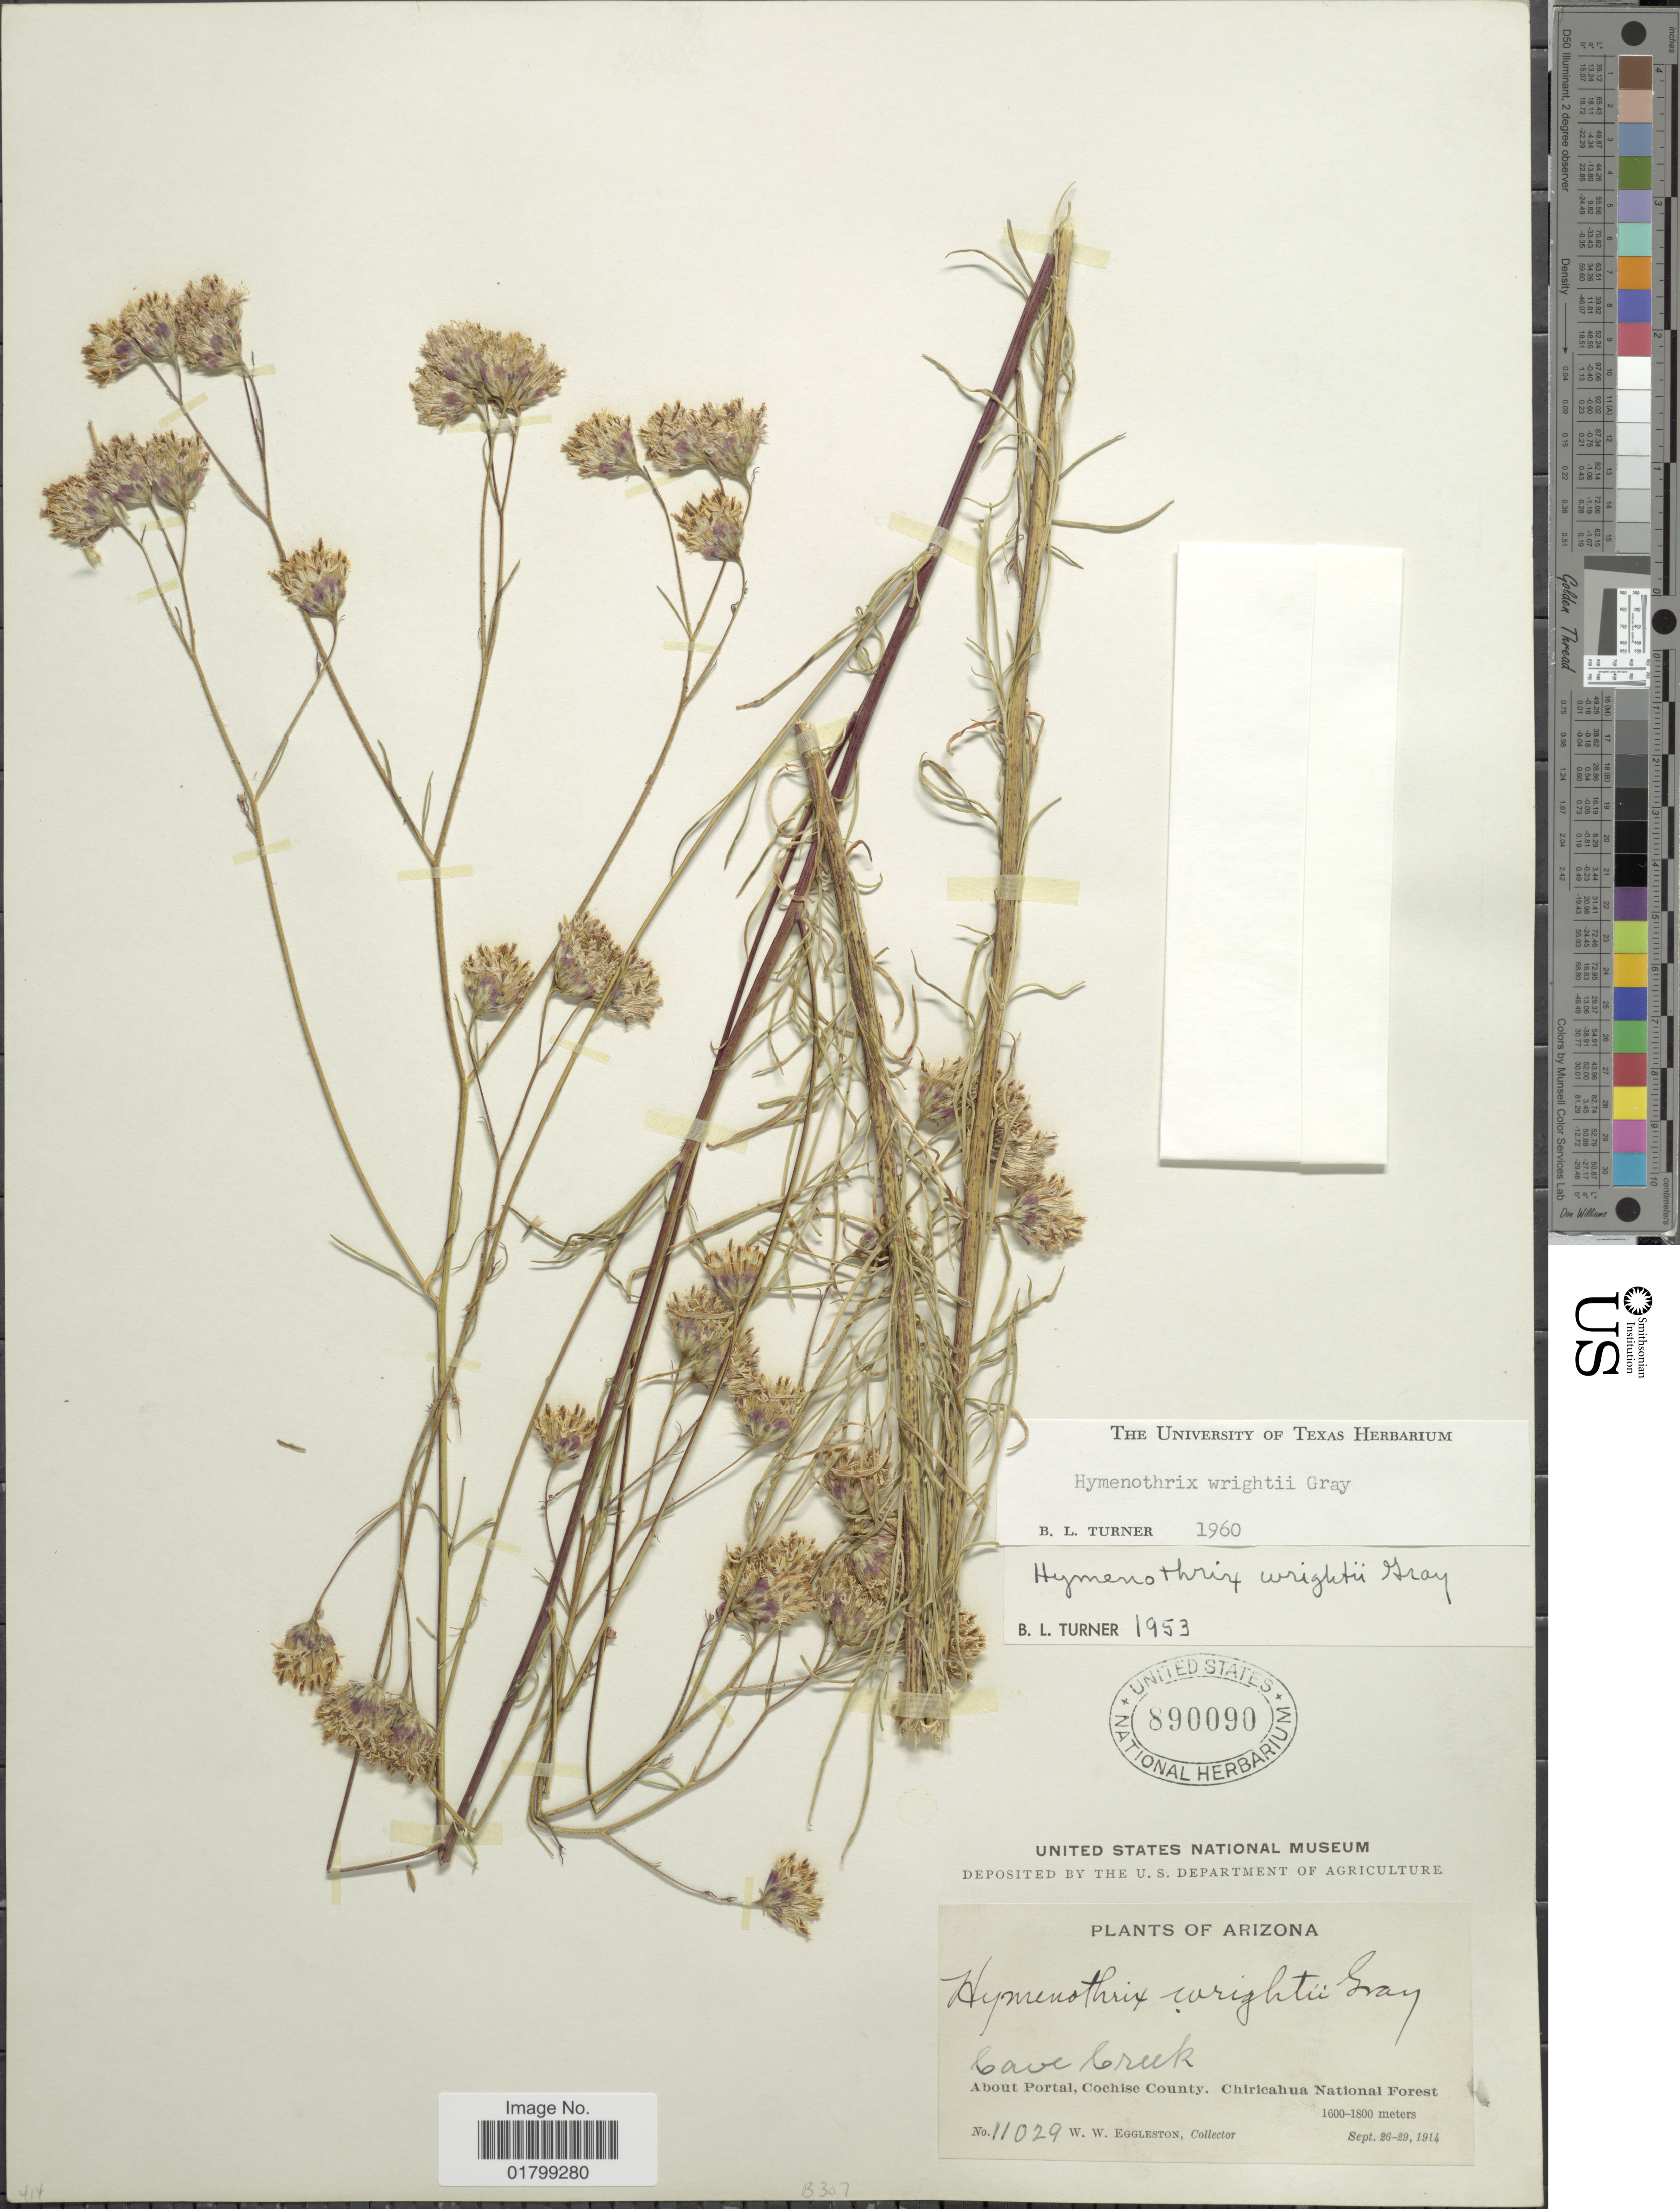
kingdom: Plantae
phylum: Tracheophyta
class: Magnoliopsida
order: Asterales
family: Asteraceae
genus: Hymenothrix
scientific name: Hymenothrix wrightii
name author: A. Gray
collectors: W. W. Eggleston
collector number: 11029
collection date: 1914-09-26/1914-09-29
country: United States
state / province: Arizona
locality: Cave Creek, About Portal, Cochise County, Chiricahua National Forest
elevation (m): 1600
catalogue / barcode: US 890090